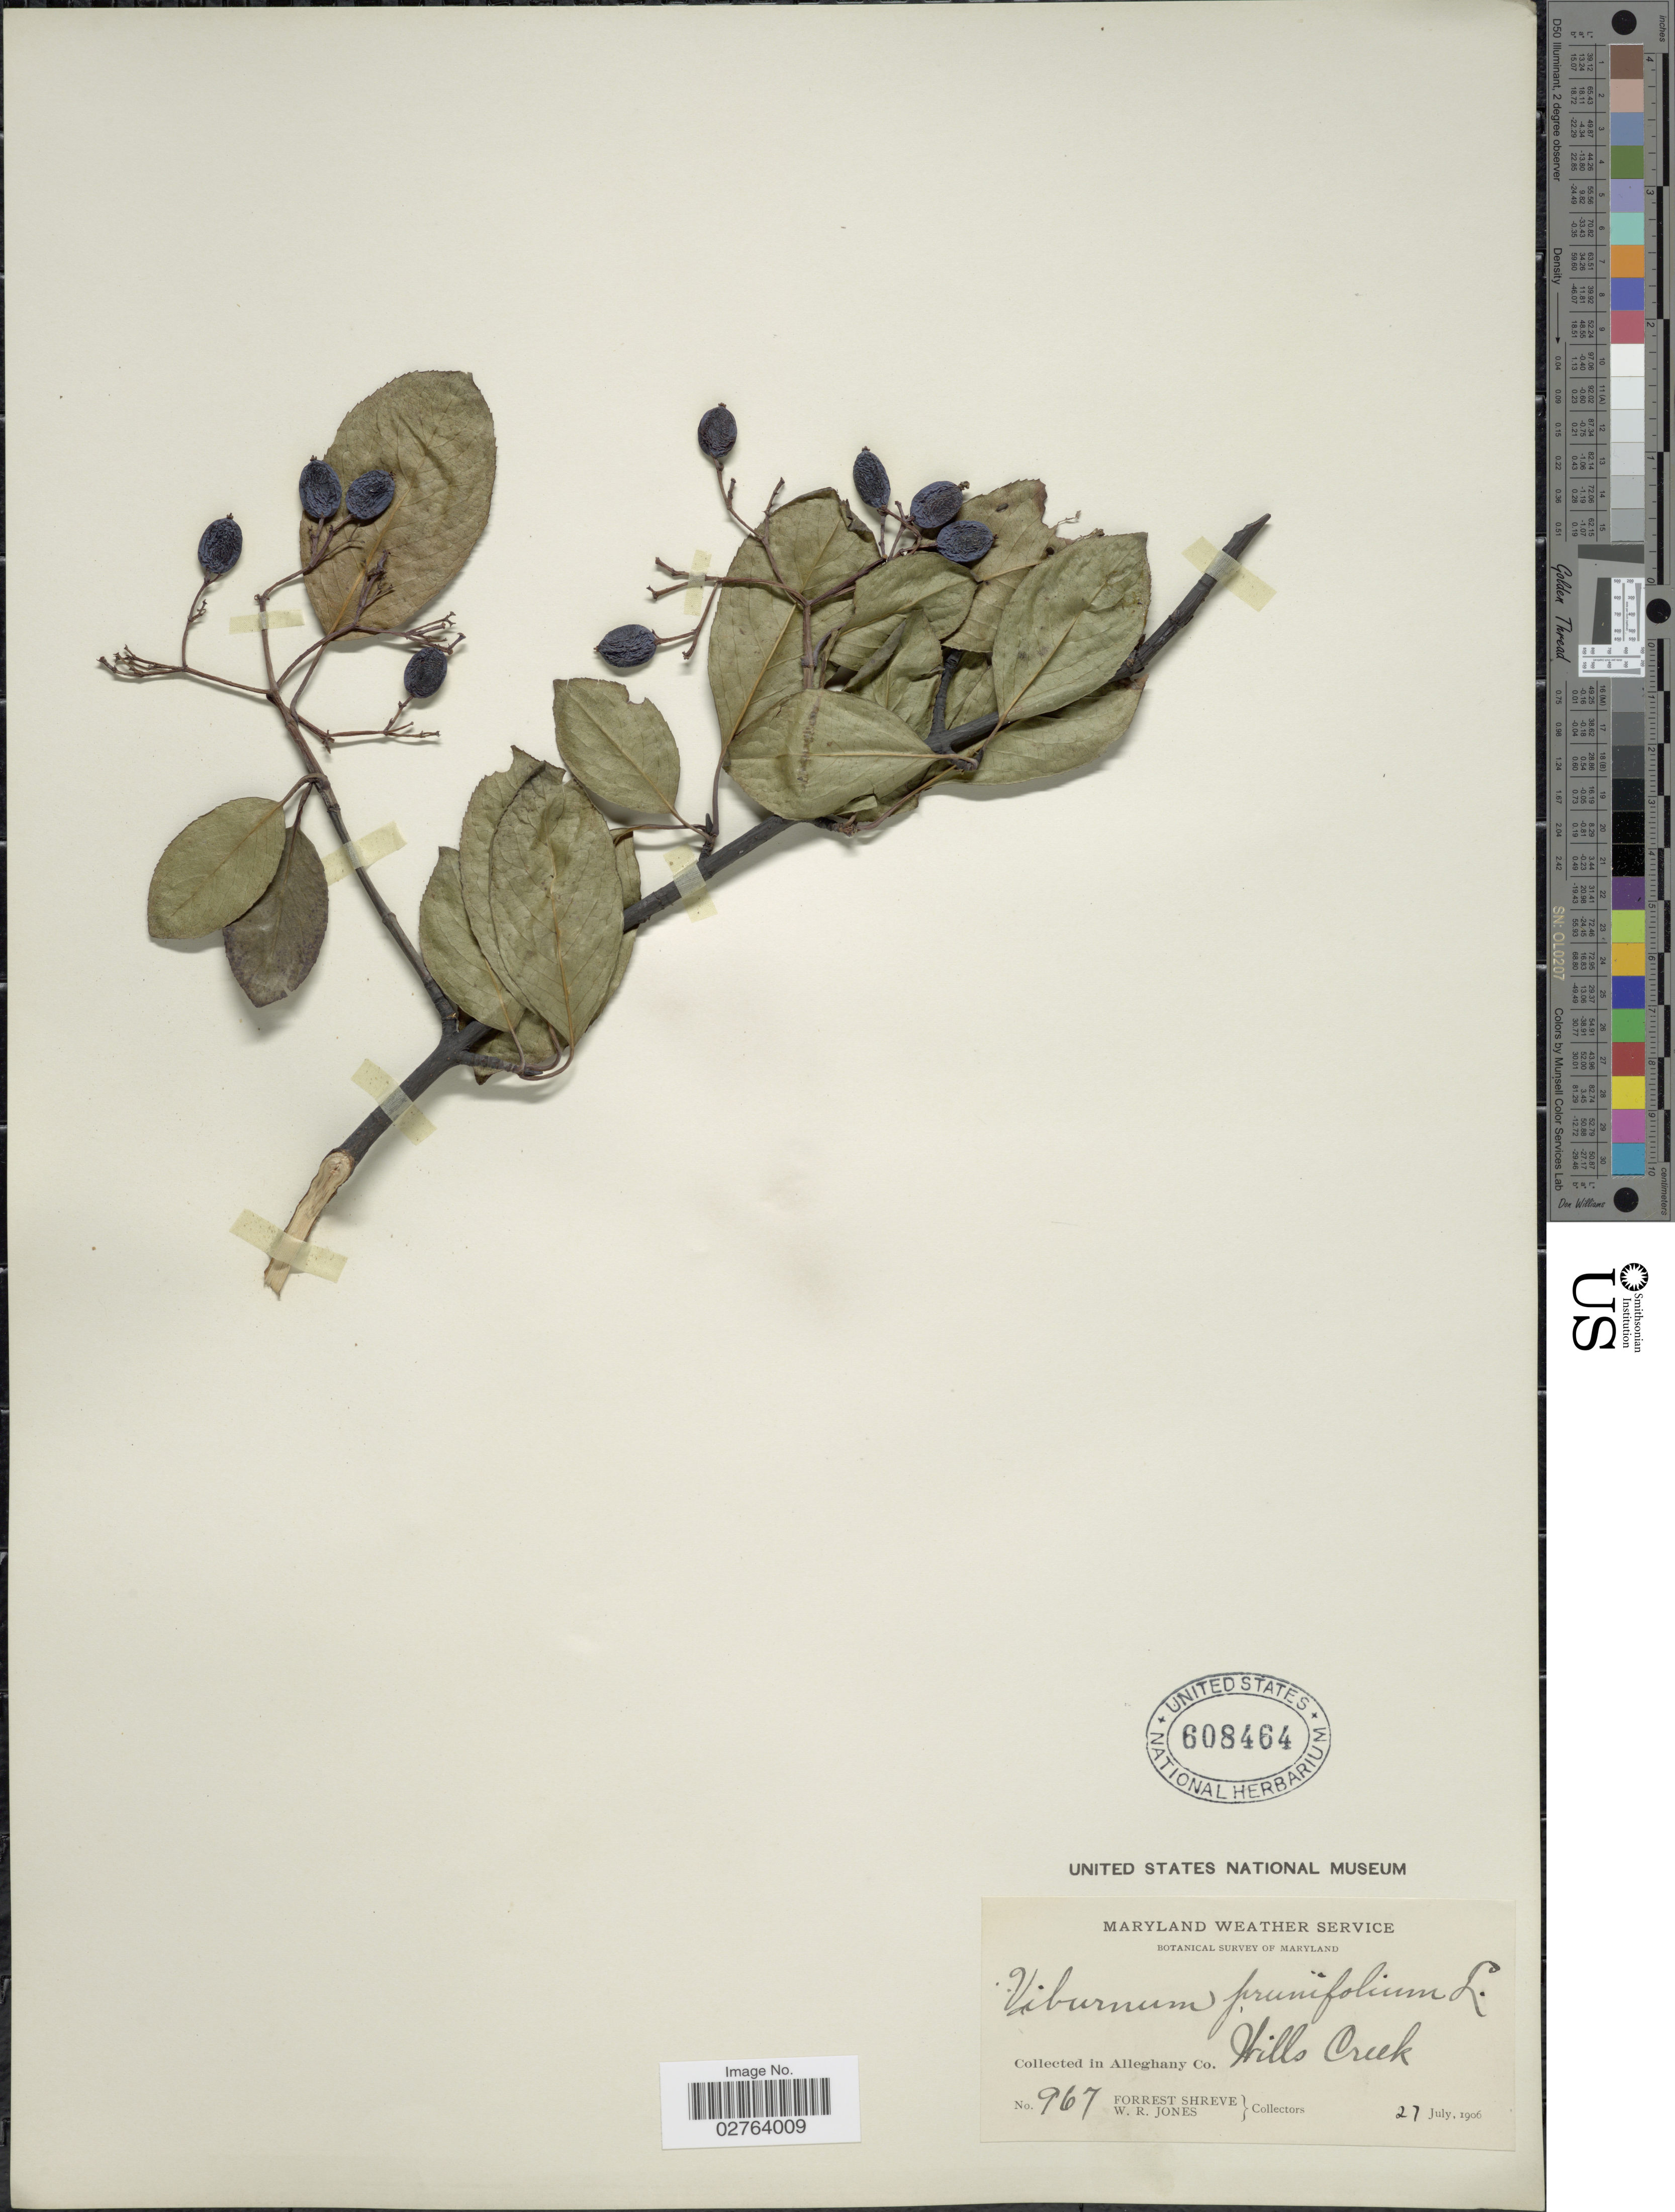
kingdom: Plantae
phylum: Tracheophyta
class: Magnoliopsida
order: Dipsacales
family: Viburnaceae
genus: Viburnum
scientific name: Viburnum prunifolium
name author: L.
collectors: F. Shreve & W. R. Jones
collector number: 967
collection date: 1906-07-27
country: United States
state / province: Maryland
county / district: Allegany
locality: Alleghany Co. Hills Creek.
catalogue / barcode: US 608464